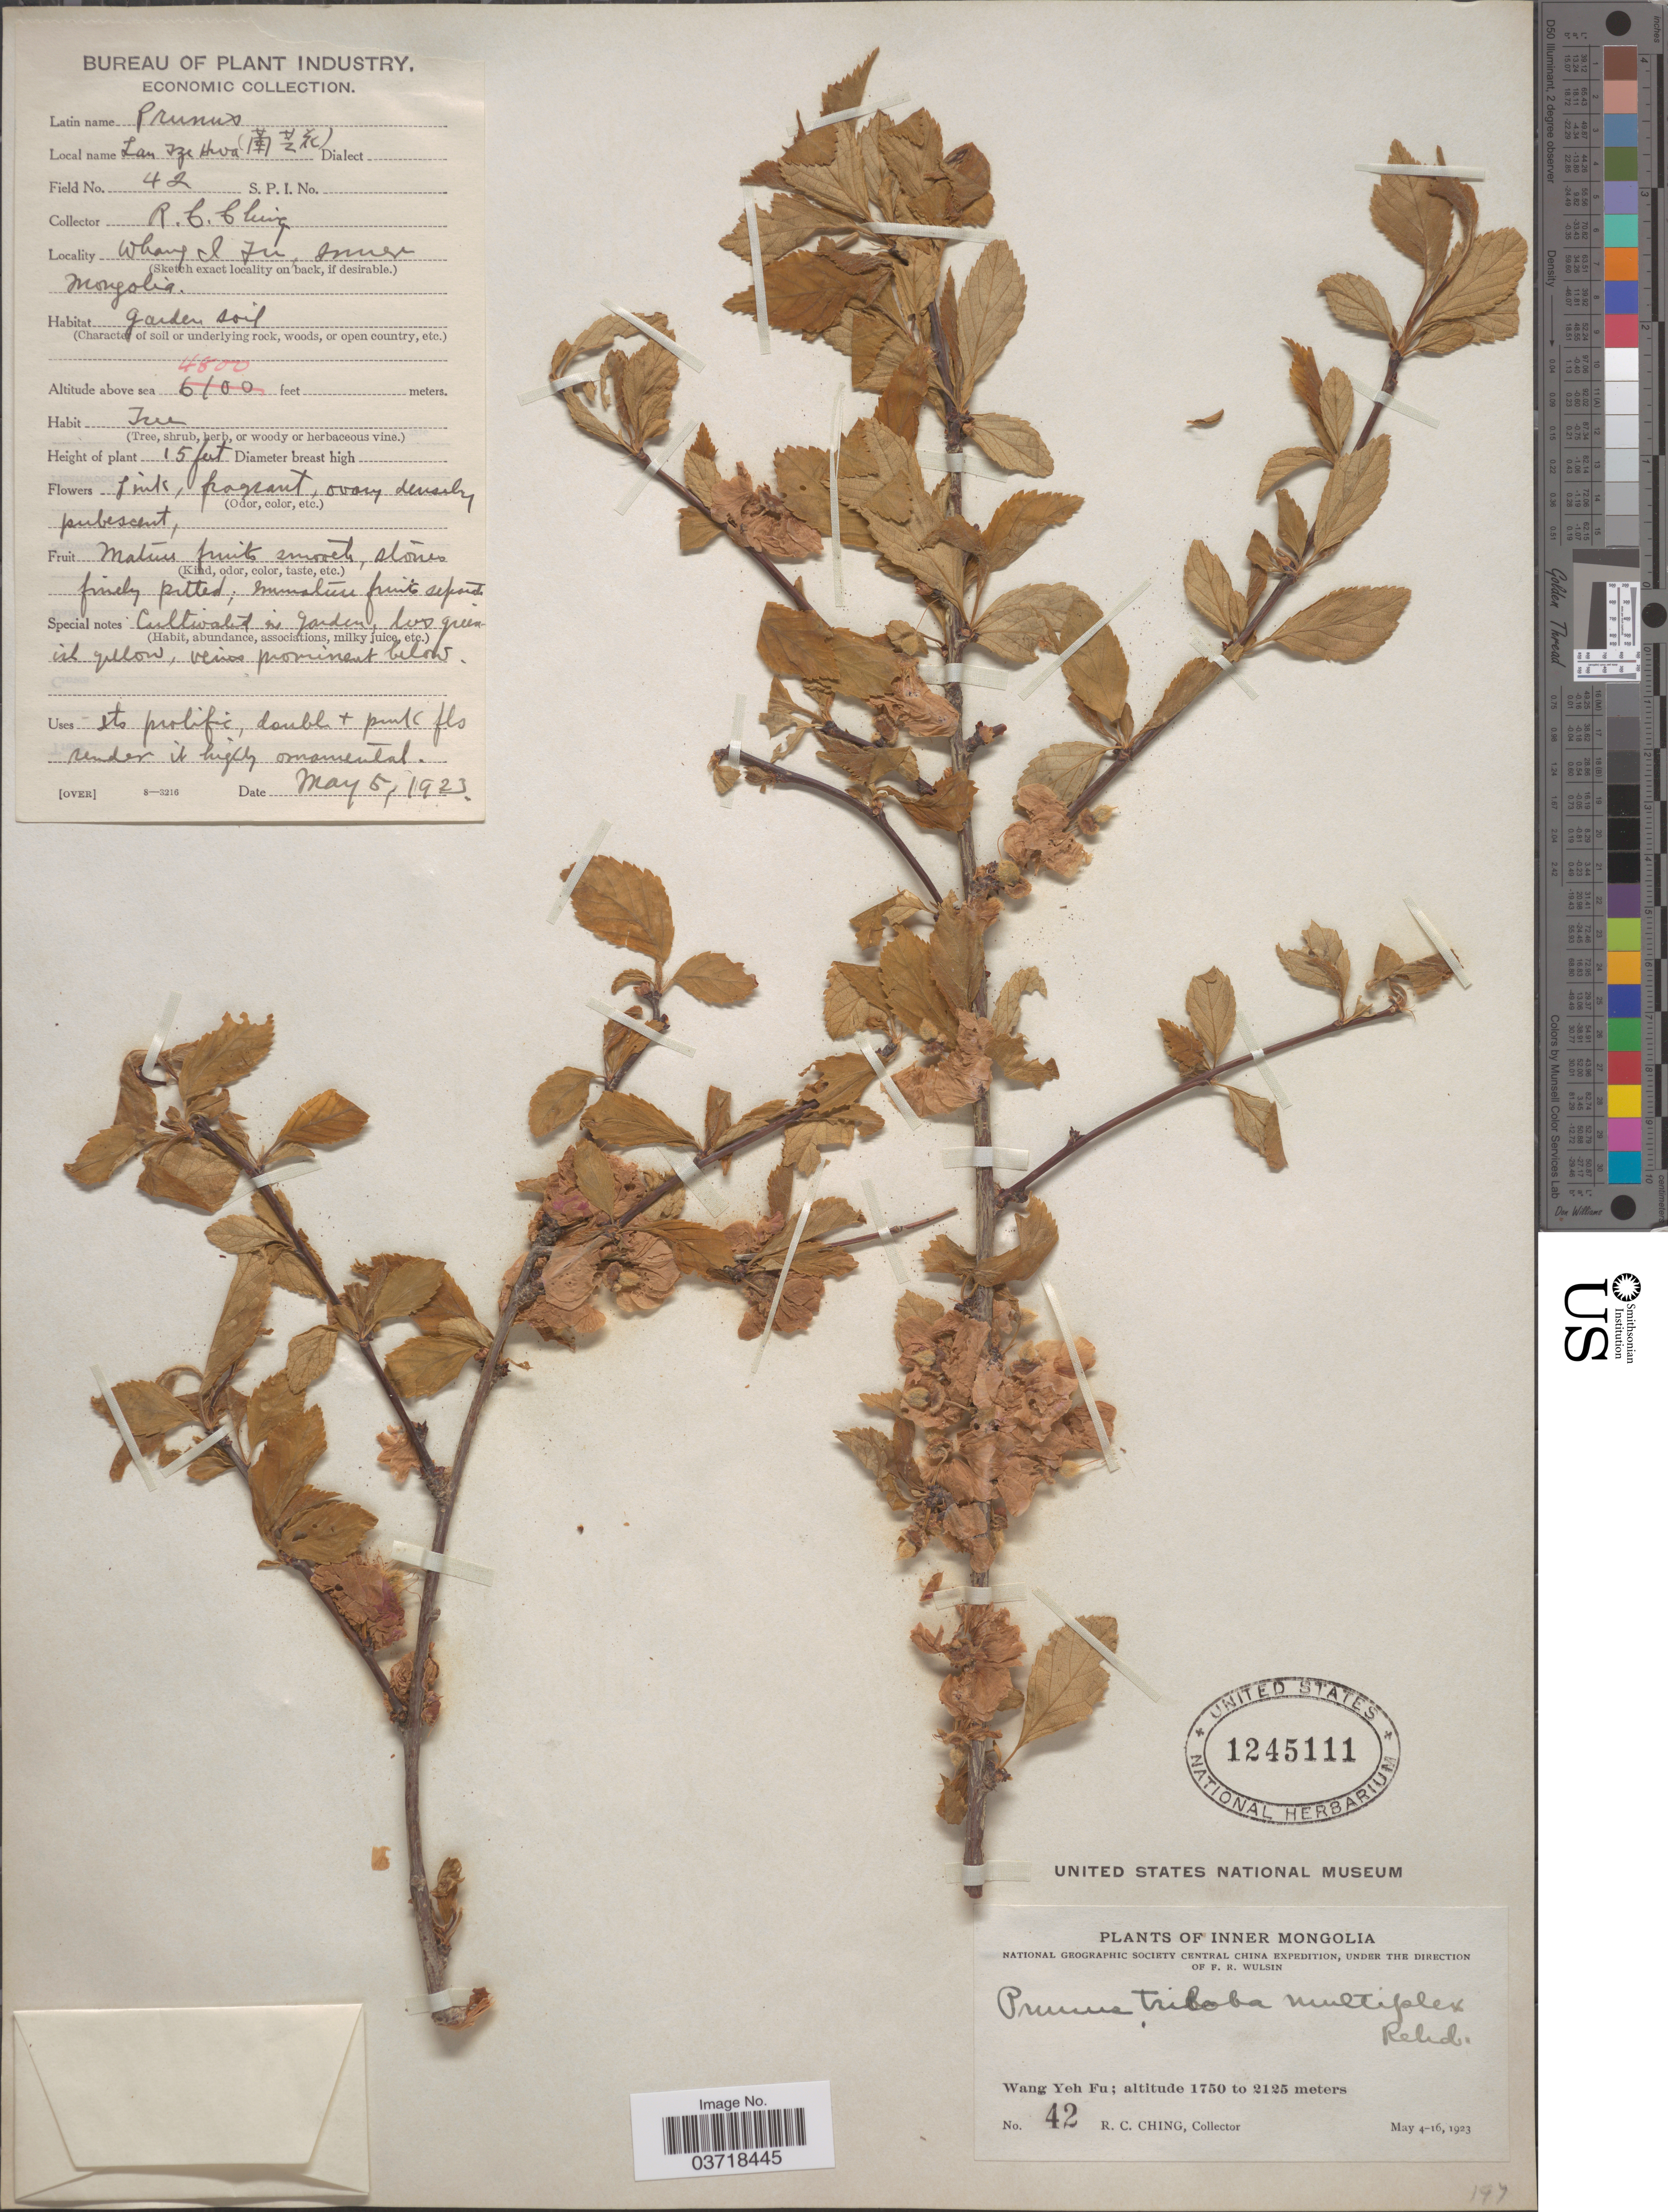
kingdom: Plantae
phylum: Tracheophyta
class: Magnoliopsida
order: Rosales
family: Rosaceae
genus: Prunus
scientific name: Prunus triloba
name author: Lindl.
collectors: R. C. Ching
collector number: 42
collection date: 1923-05-05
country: China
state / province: Nei Monggol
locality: Inner Mongolia. Wang Yeh Fu.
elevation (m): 1463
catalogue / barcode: US 1245111